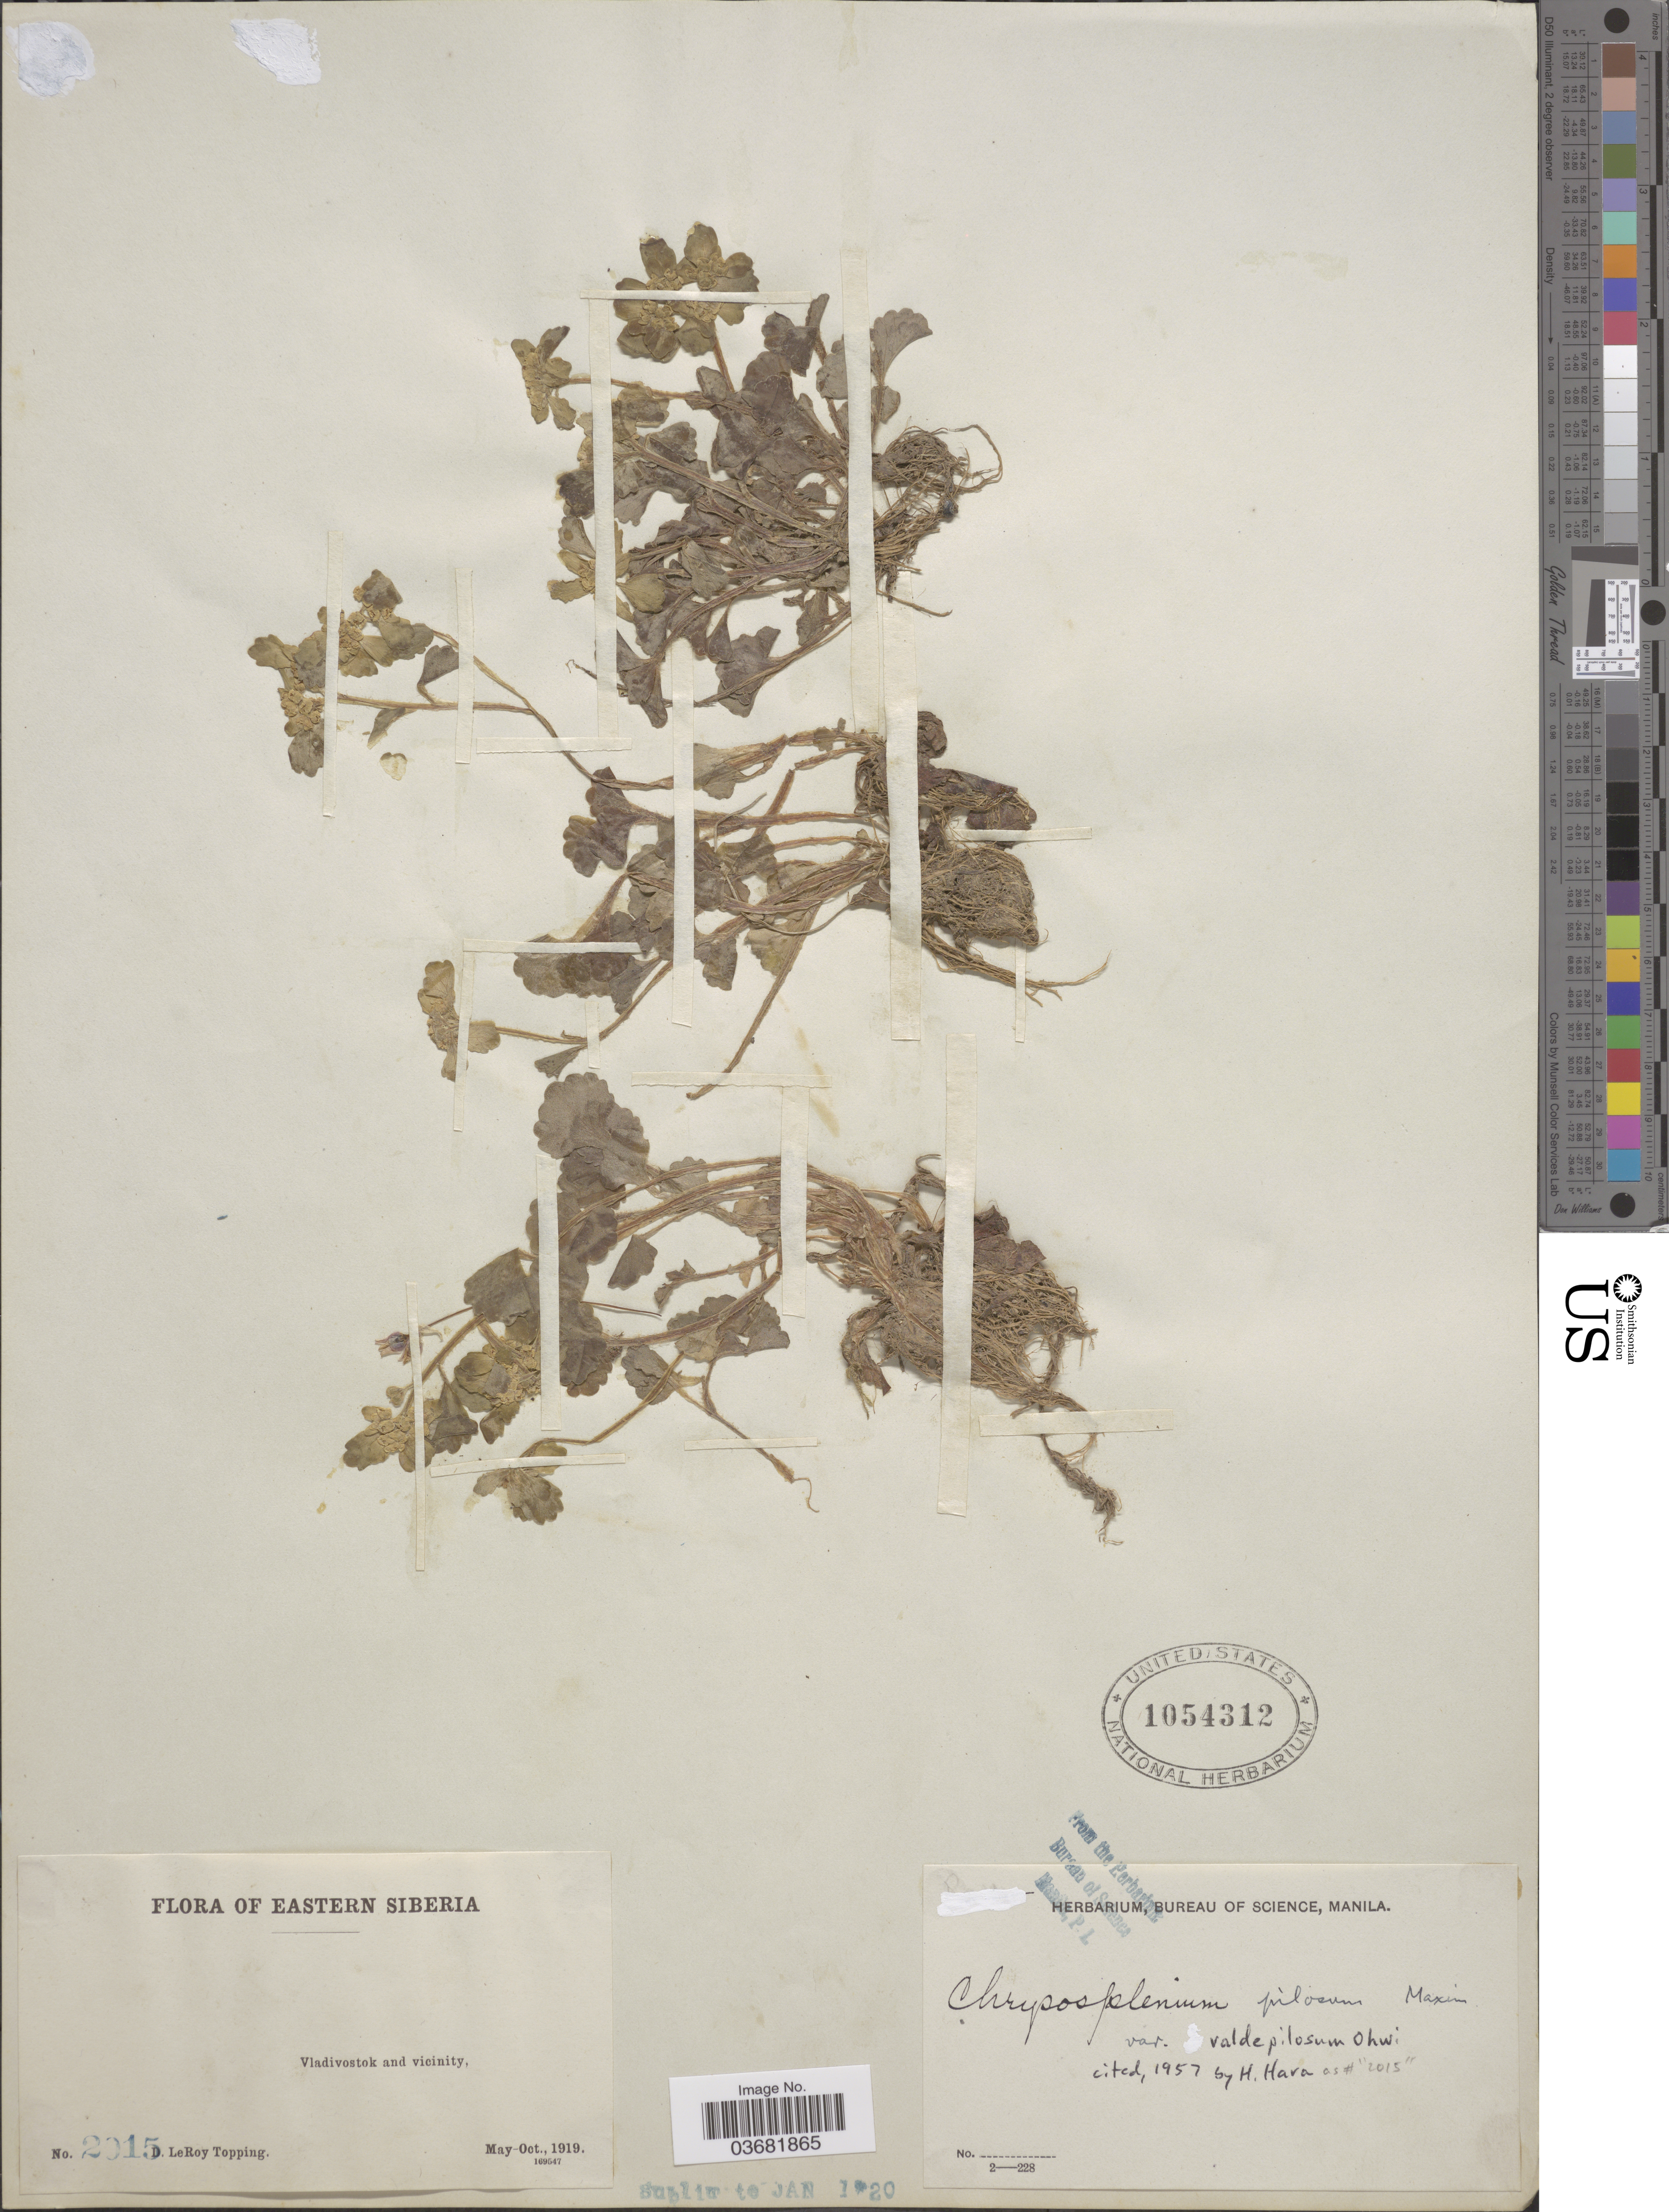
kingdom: Plantae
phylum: Tracheophyta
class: Magnoliopsida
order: Saxifragales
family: Saxifragaceae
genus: Chrysosplenium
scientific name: Chrysosplenium pilosum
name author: Maxim.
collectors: D. L. Topping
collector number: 2015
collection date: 1919-05/1919-10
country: Russian Federation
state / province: Primorsky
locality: Eastern Siberia. Vladivostok and vicinity.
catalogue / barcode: US 1054312